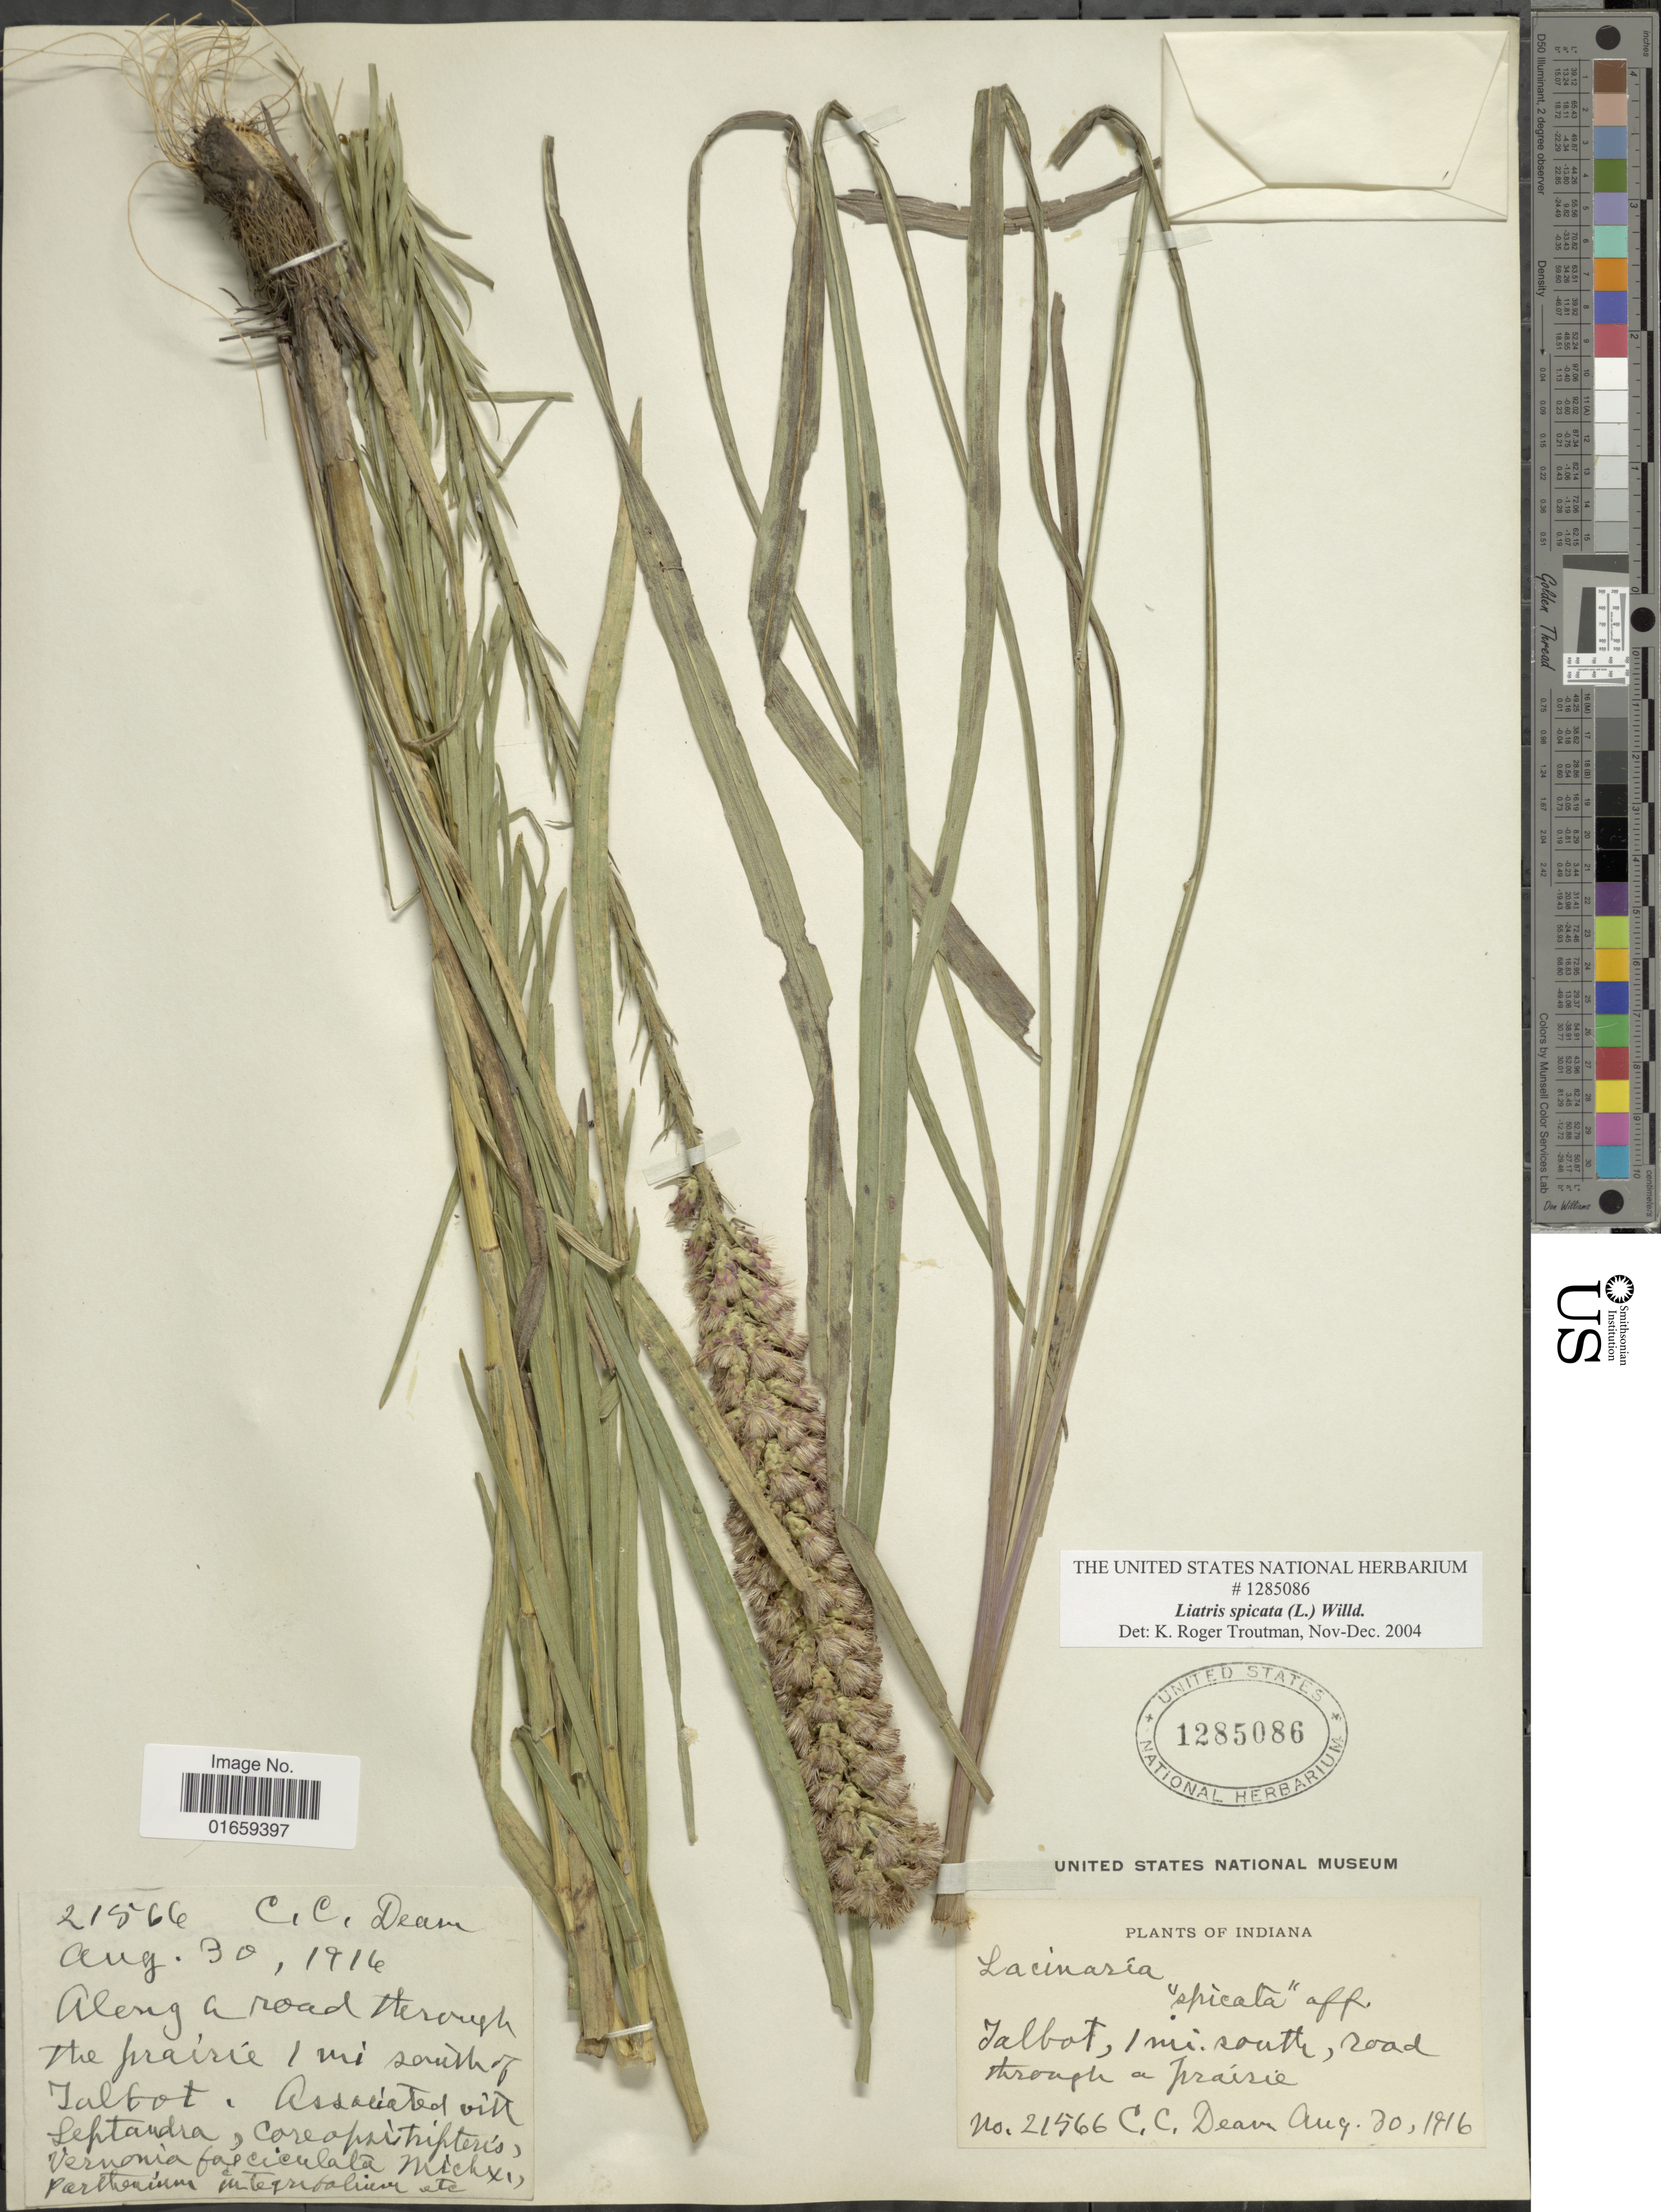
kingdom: Plantae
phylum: Tracheophyta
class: Magnoliopsida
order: Asterales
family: Asteraceae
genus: Liatris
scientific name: Liatris spicata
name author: (L.) Willd.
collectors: C. C. Deam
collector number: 21566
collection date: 1916-08-30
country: United States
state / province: Indiana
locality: Talbot, 1 mi. south, road through a prairie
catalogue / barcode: US 1285086